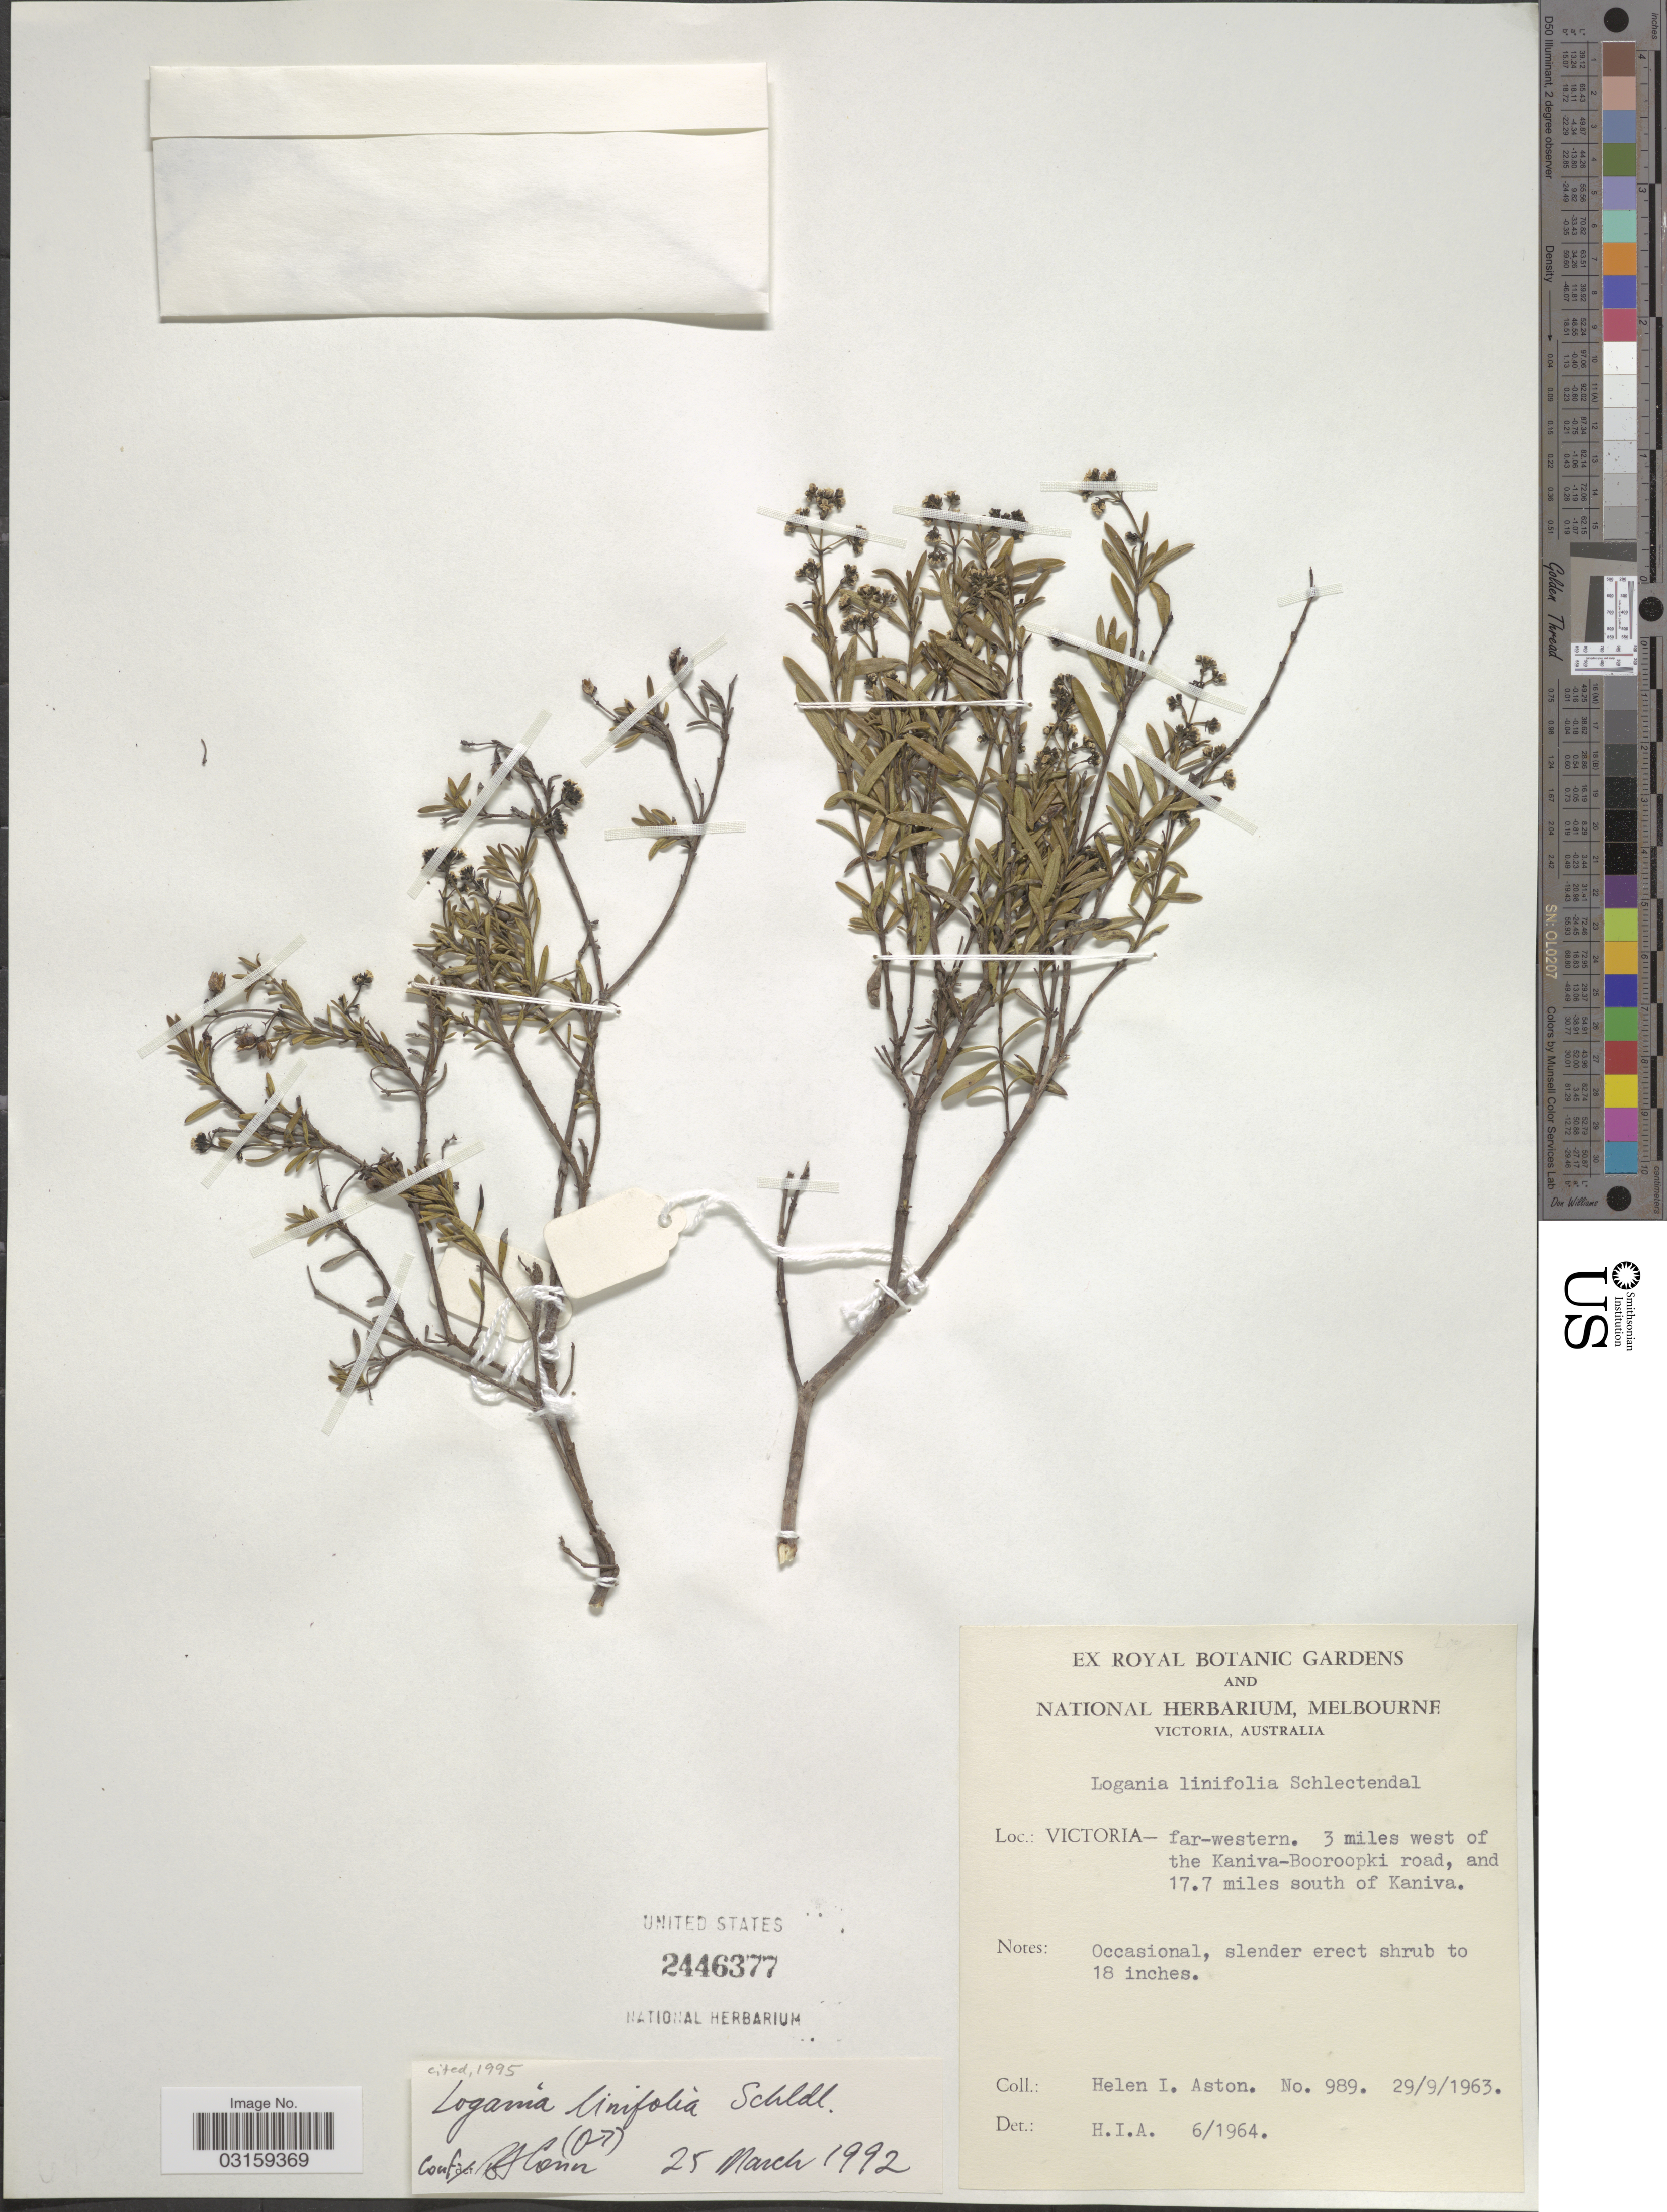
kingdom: Plantae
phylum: Tracheophyta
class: Magnoliopsida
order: Gentianales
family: Loganiaceae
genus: Logania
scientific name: Logania linifolia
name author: Schltdl.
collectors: H. I. Aston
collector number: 989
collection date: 1963-09-29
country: Australia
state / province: Victoria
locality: Victoria-far-western. 3 miles west of the Kaniva-Booroopki road, and 17.7 miles south of Kaniva.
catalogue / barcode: US 2446377